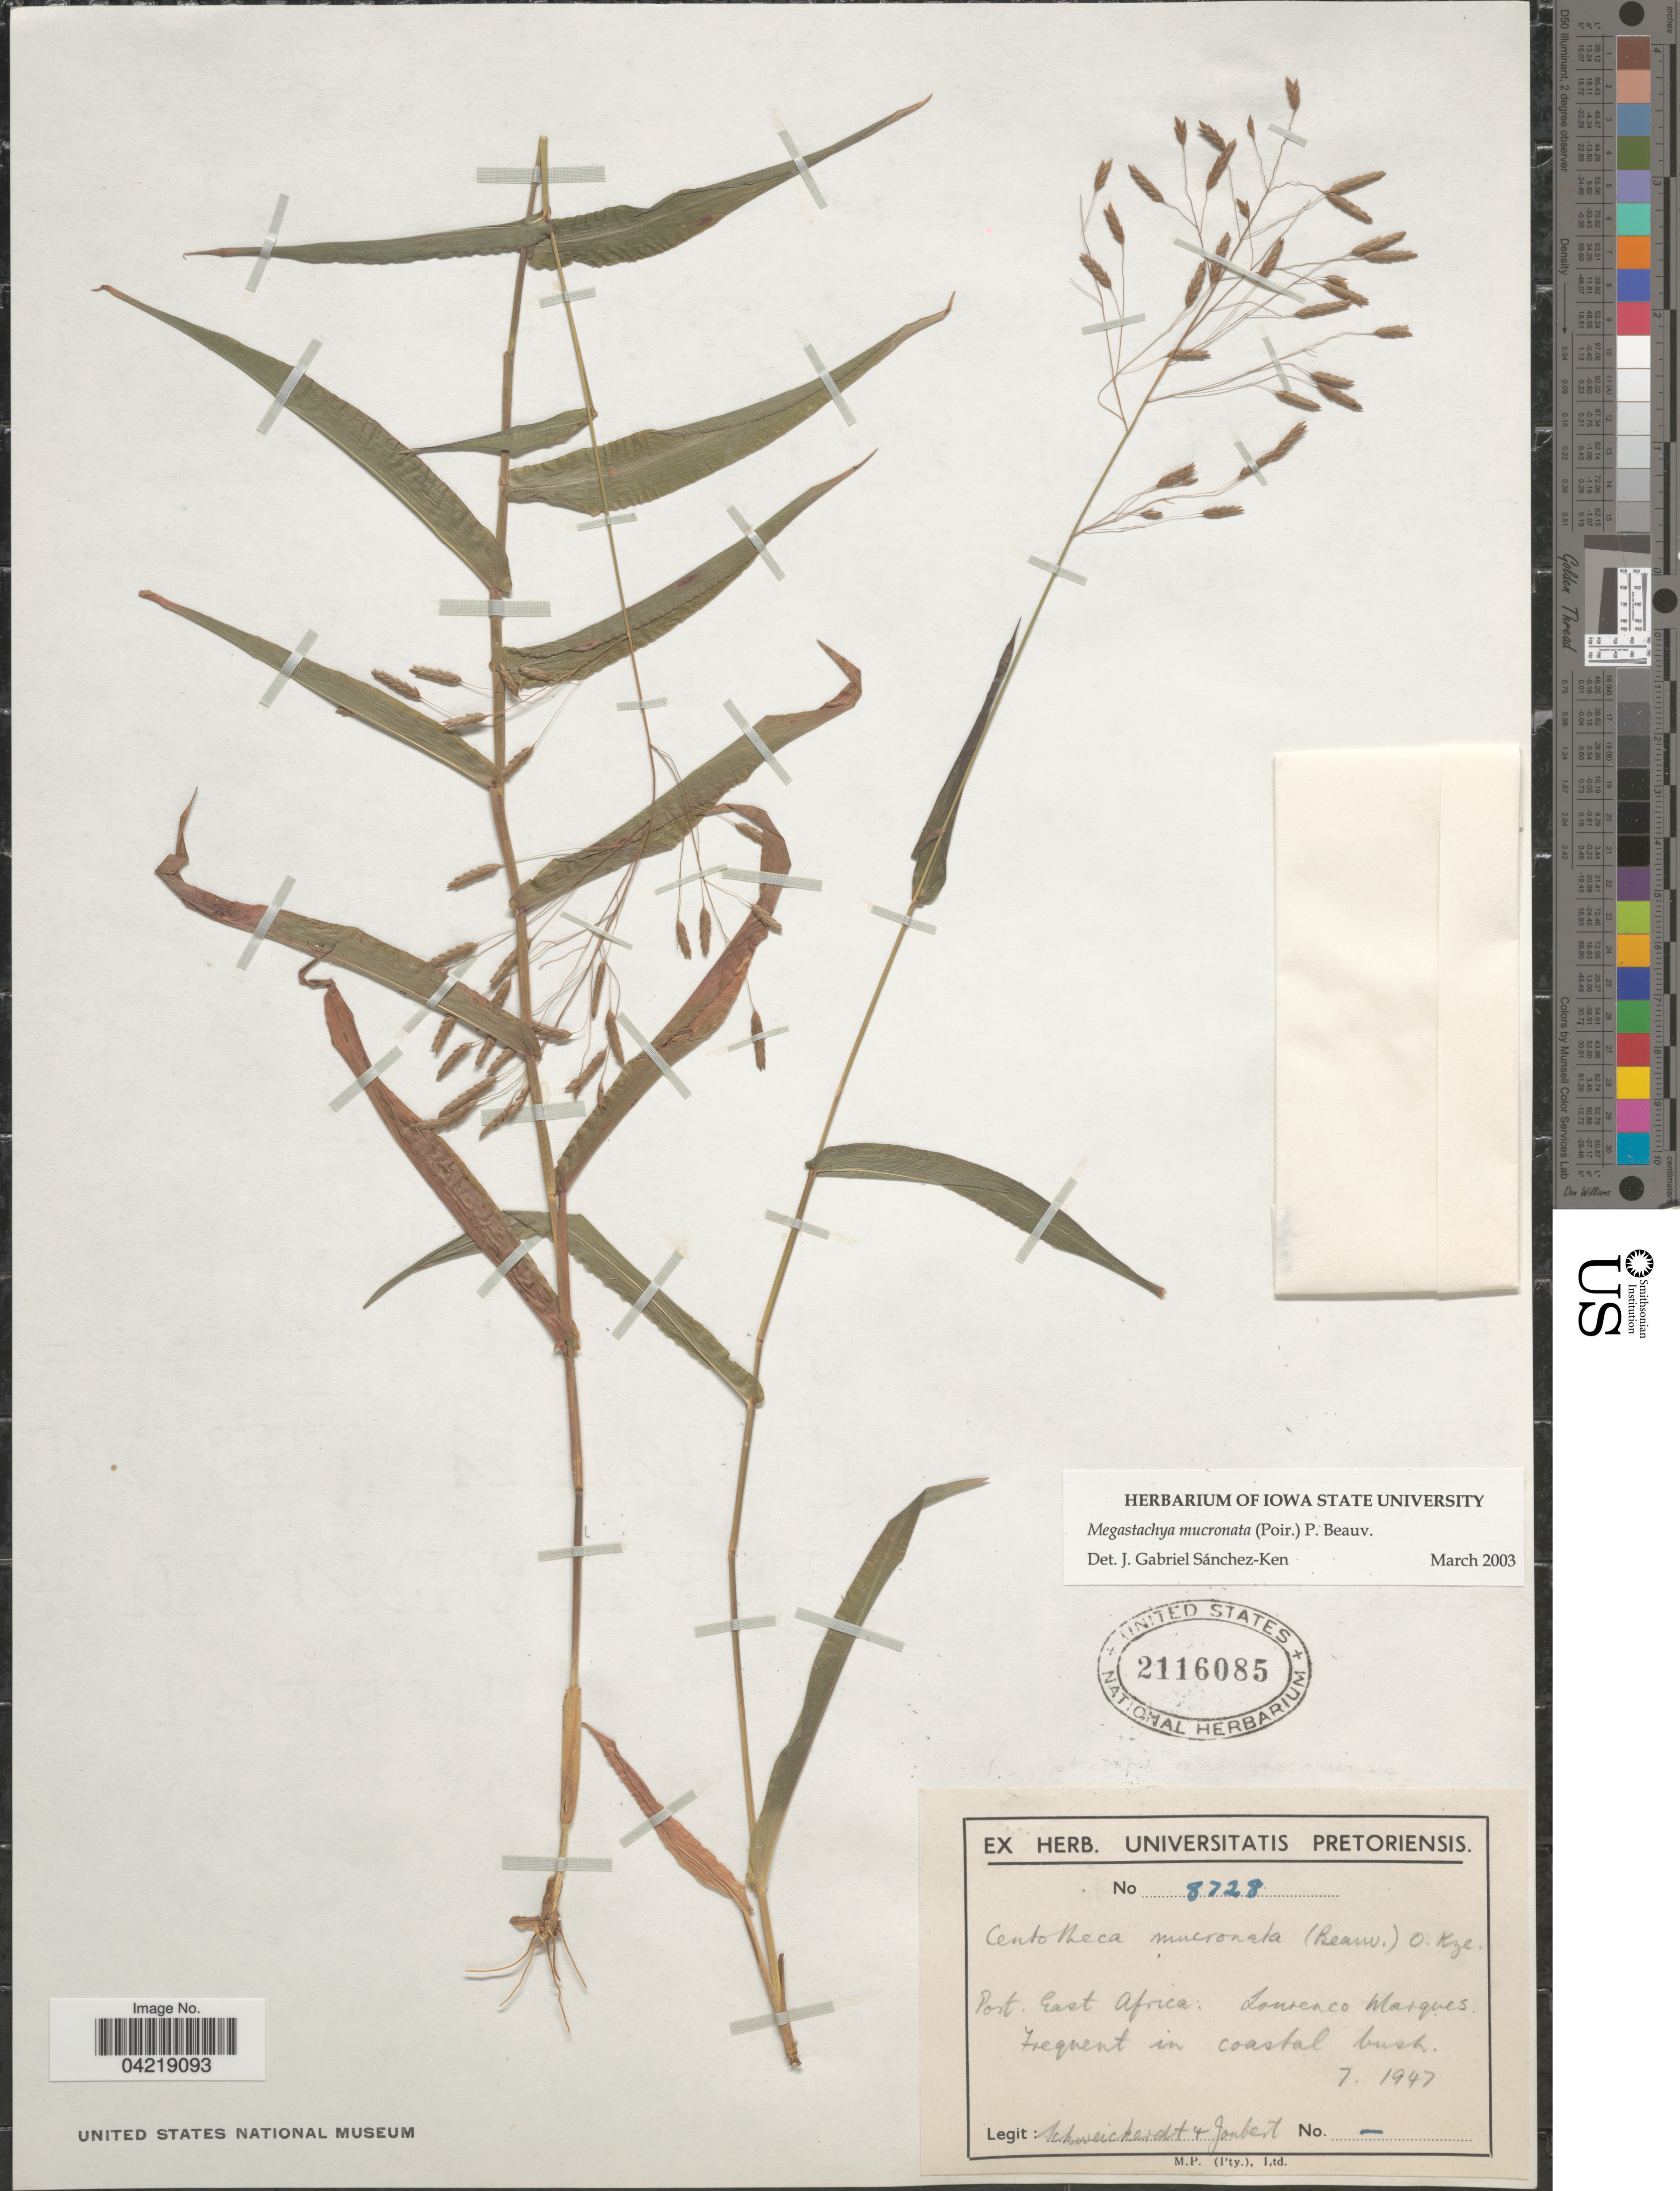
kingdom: Plantae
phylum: Tracheophyta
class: Liliopsida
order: Poales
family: Poaceae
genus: Megastachya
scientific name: Megastachya mucronata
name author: (Poir.) P. Beauv.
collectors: -. Schweickerdt & Joubert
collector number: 8728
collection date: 1947-07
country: Mozambique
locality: Port. East Africa: Lourenco Marques. Frequent in coastal bush.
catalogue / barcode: US 2116085